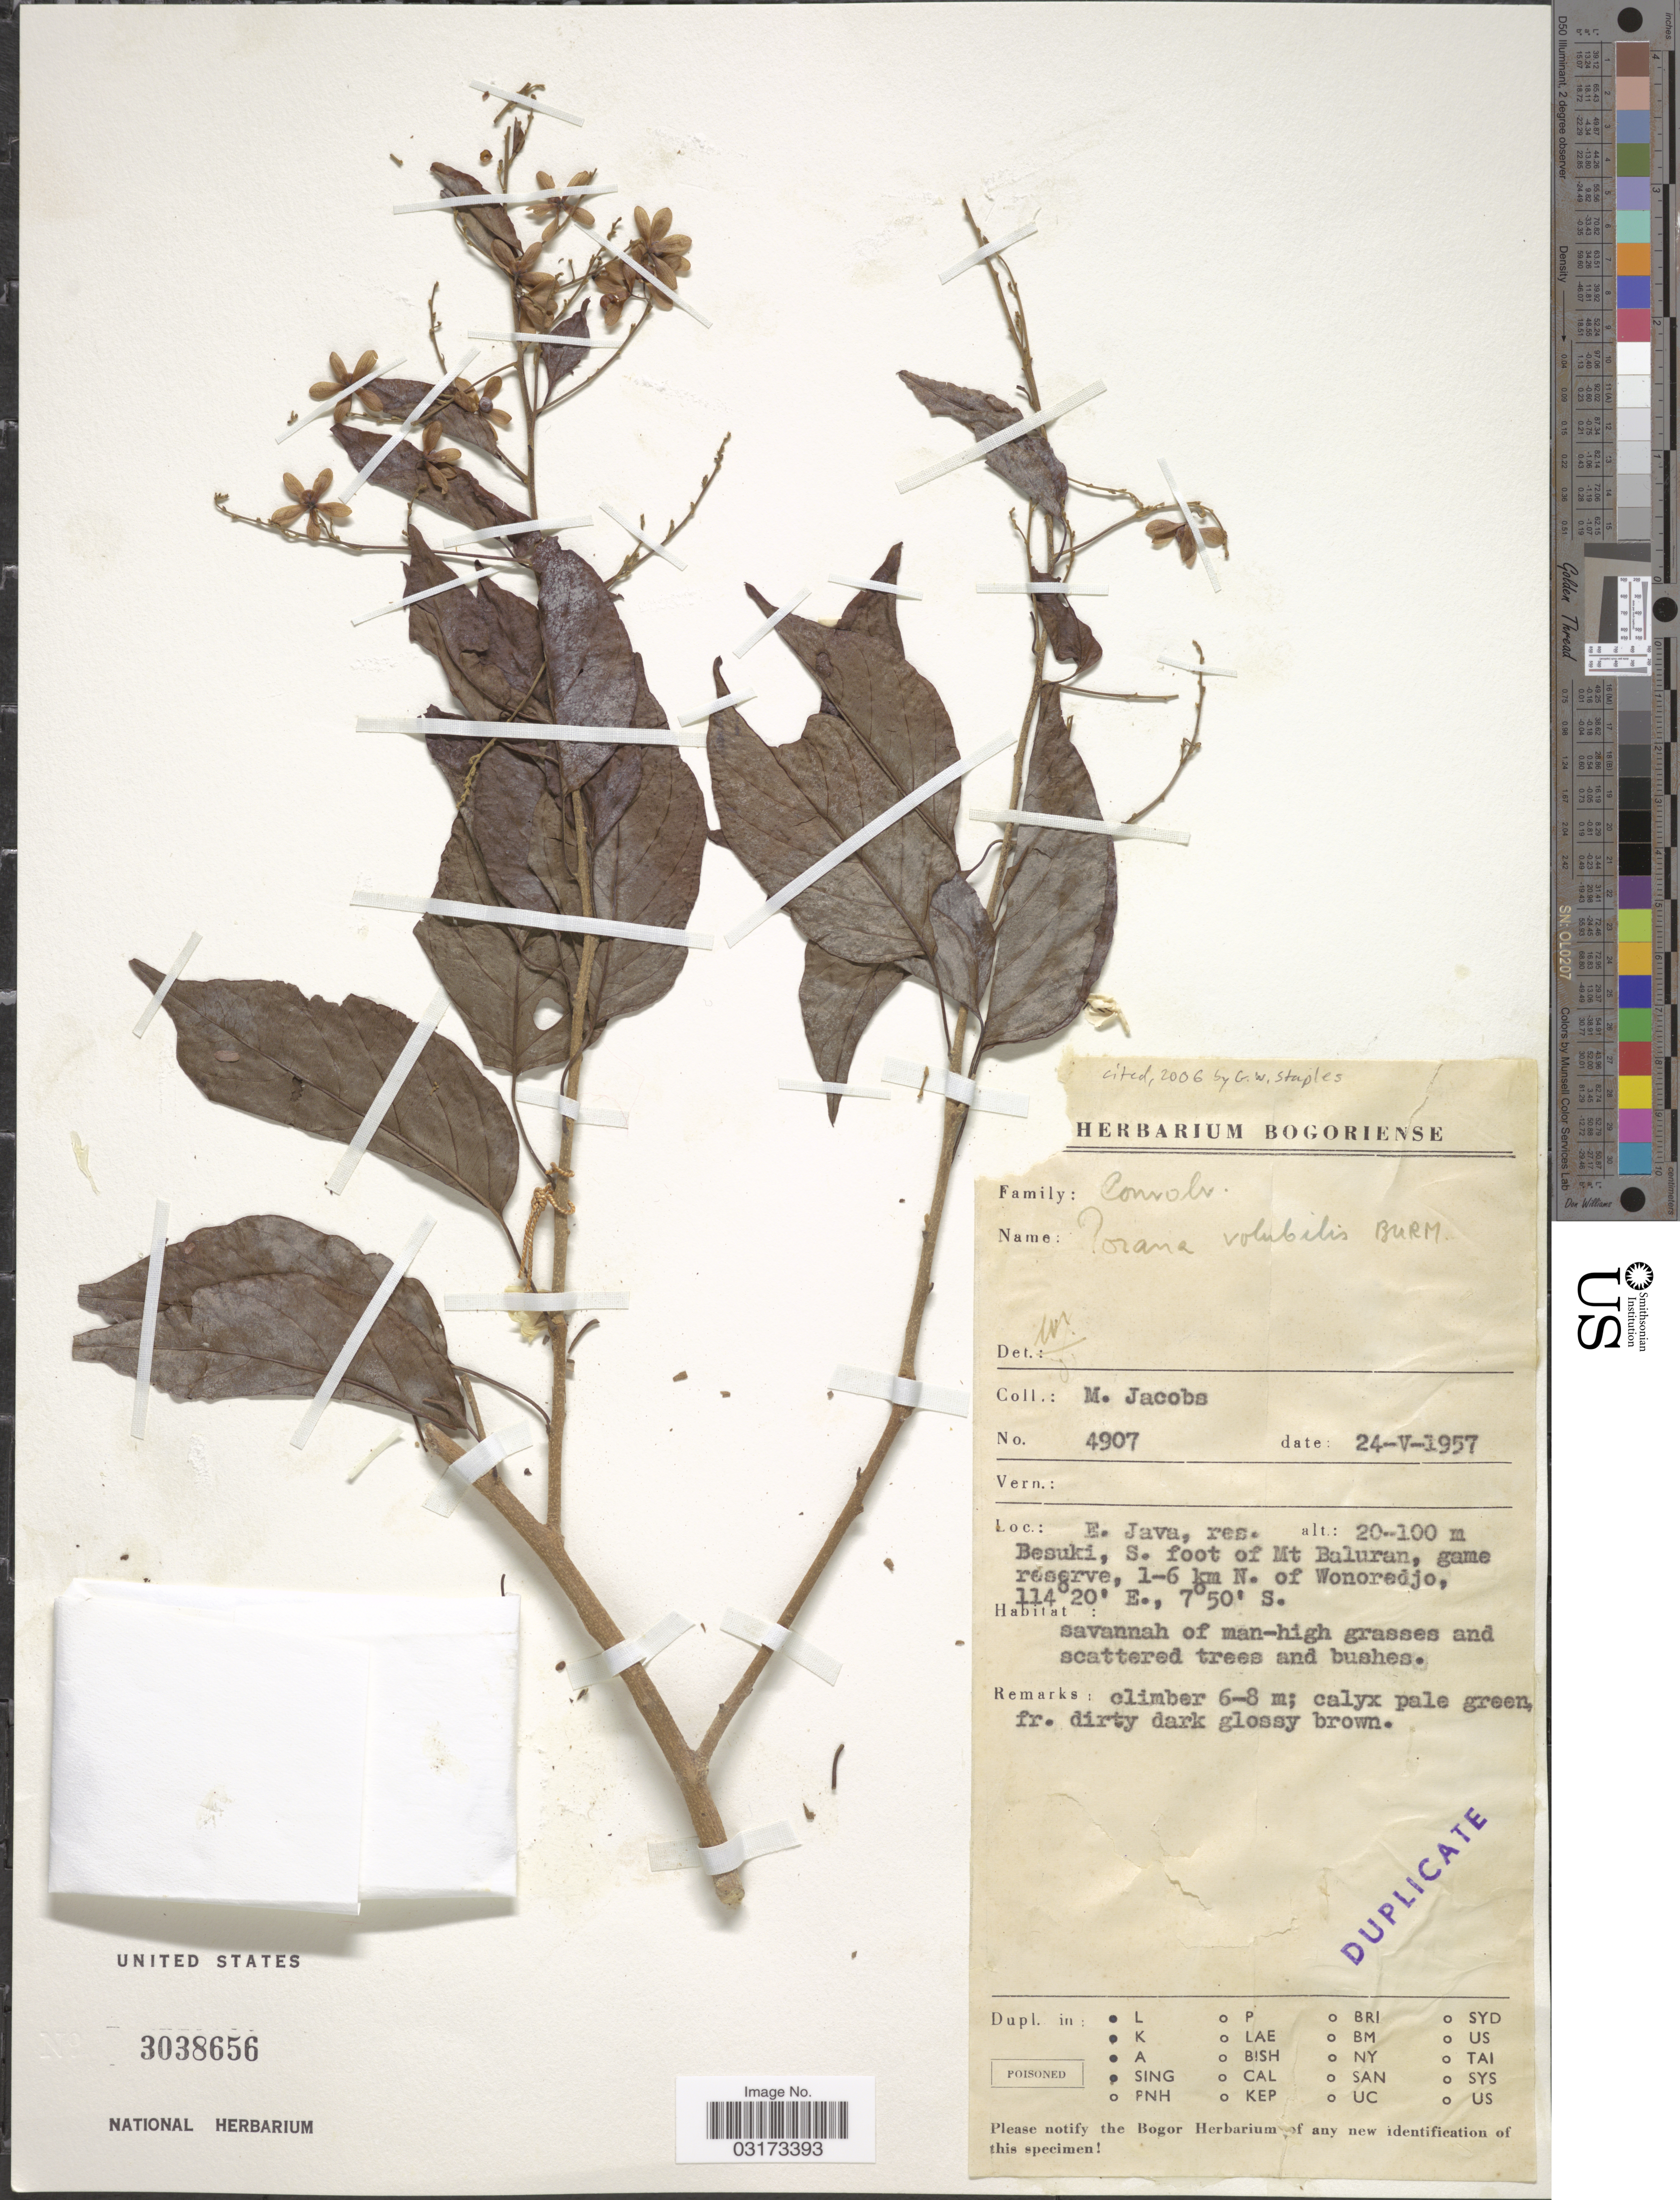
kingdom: Plantae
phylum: Tracheophyta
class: Magnoliopsida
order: Solanales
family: Convolvulaceae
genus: Porana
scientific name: Porana volubilis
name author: Burm. f.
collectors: M. Jacobs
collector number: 4907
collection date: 1957-05-24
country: Indonesia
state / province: Java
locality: E. Java, res. Besuki, S. foot of Mt Baluran, game reserve, 1-6 km N. of Wonoredjo.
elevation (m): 20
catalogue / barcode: US 3038656